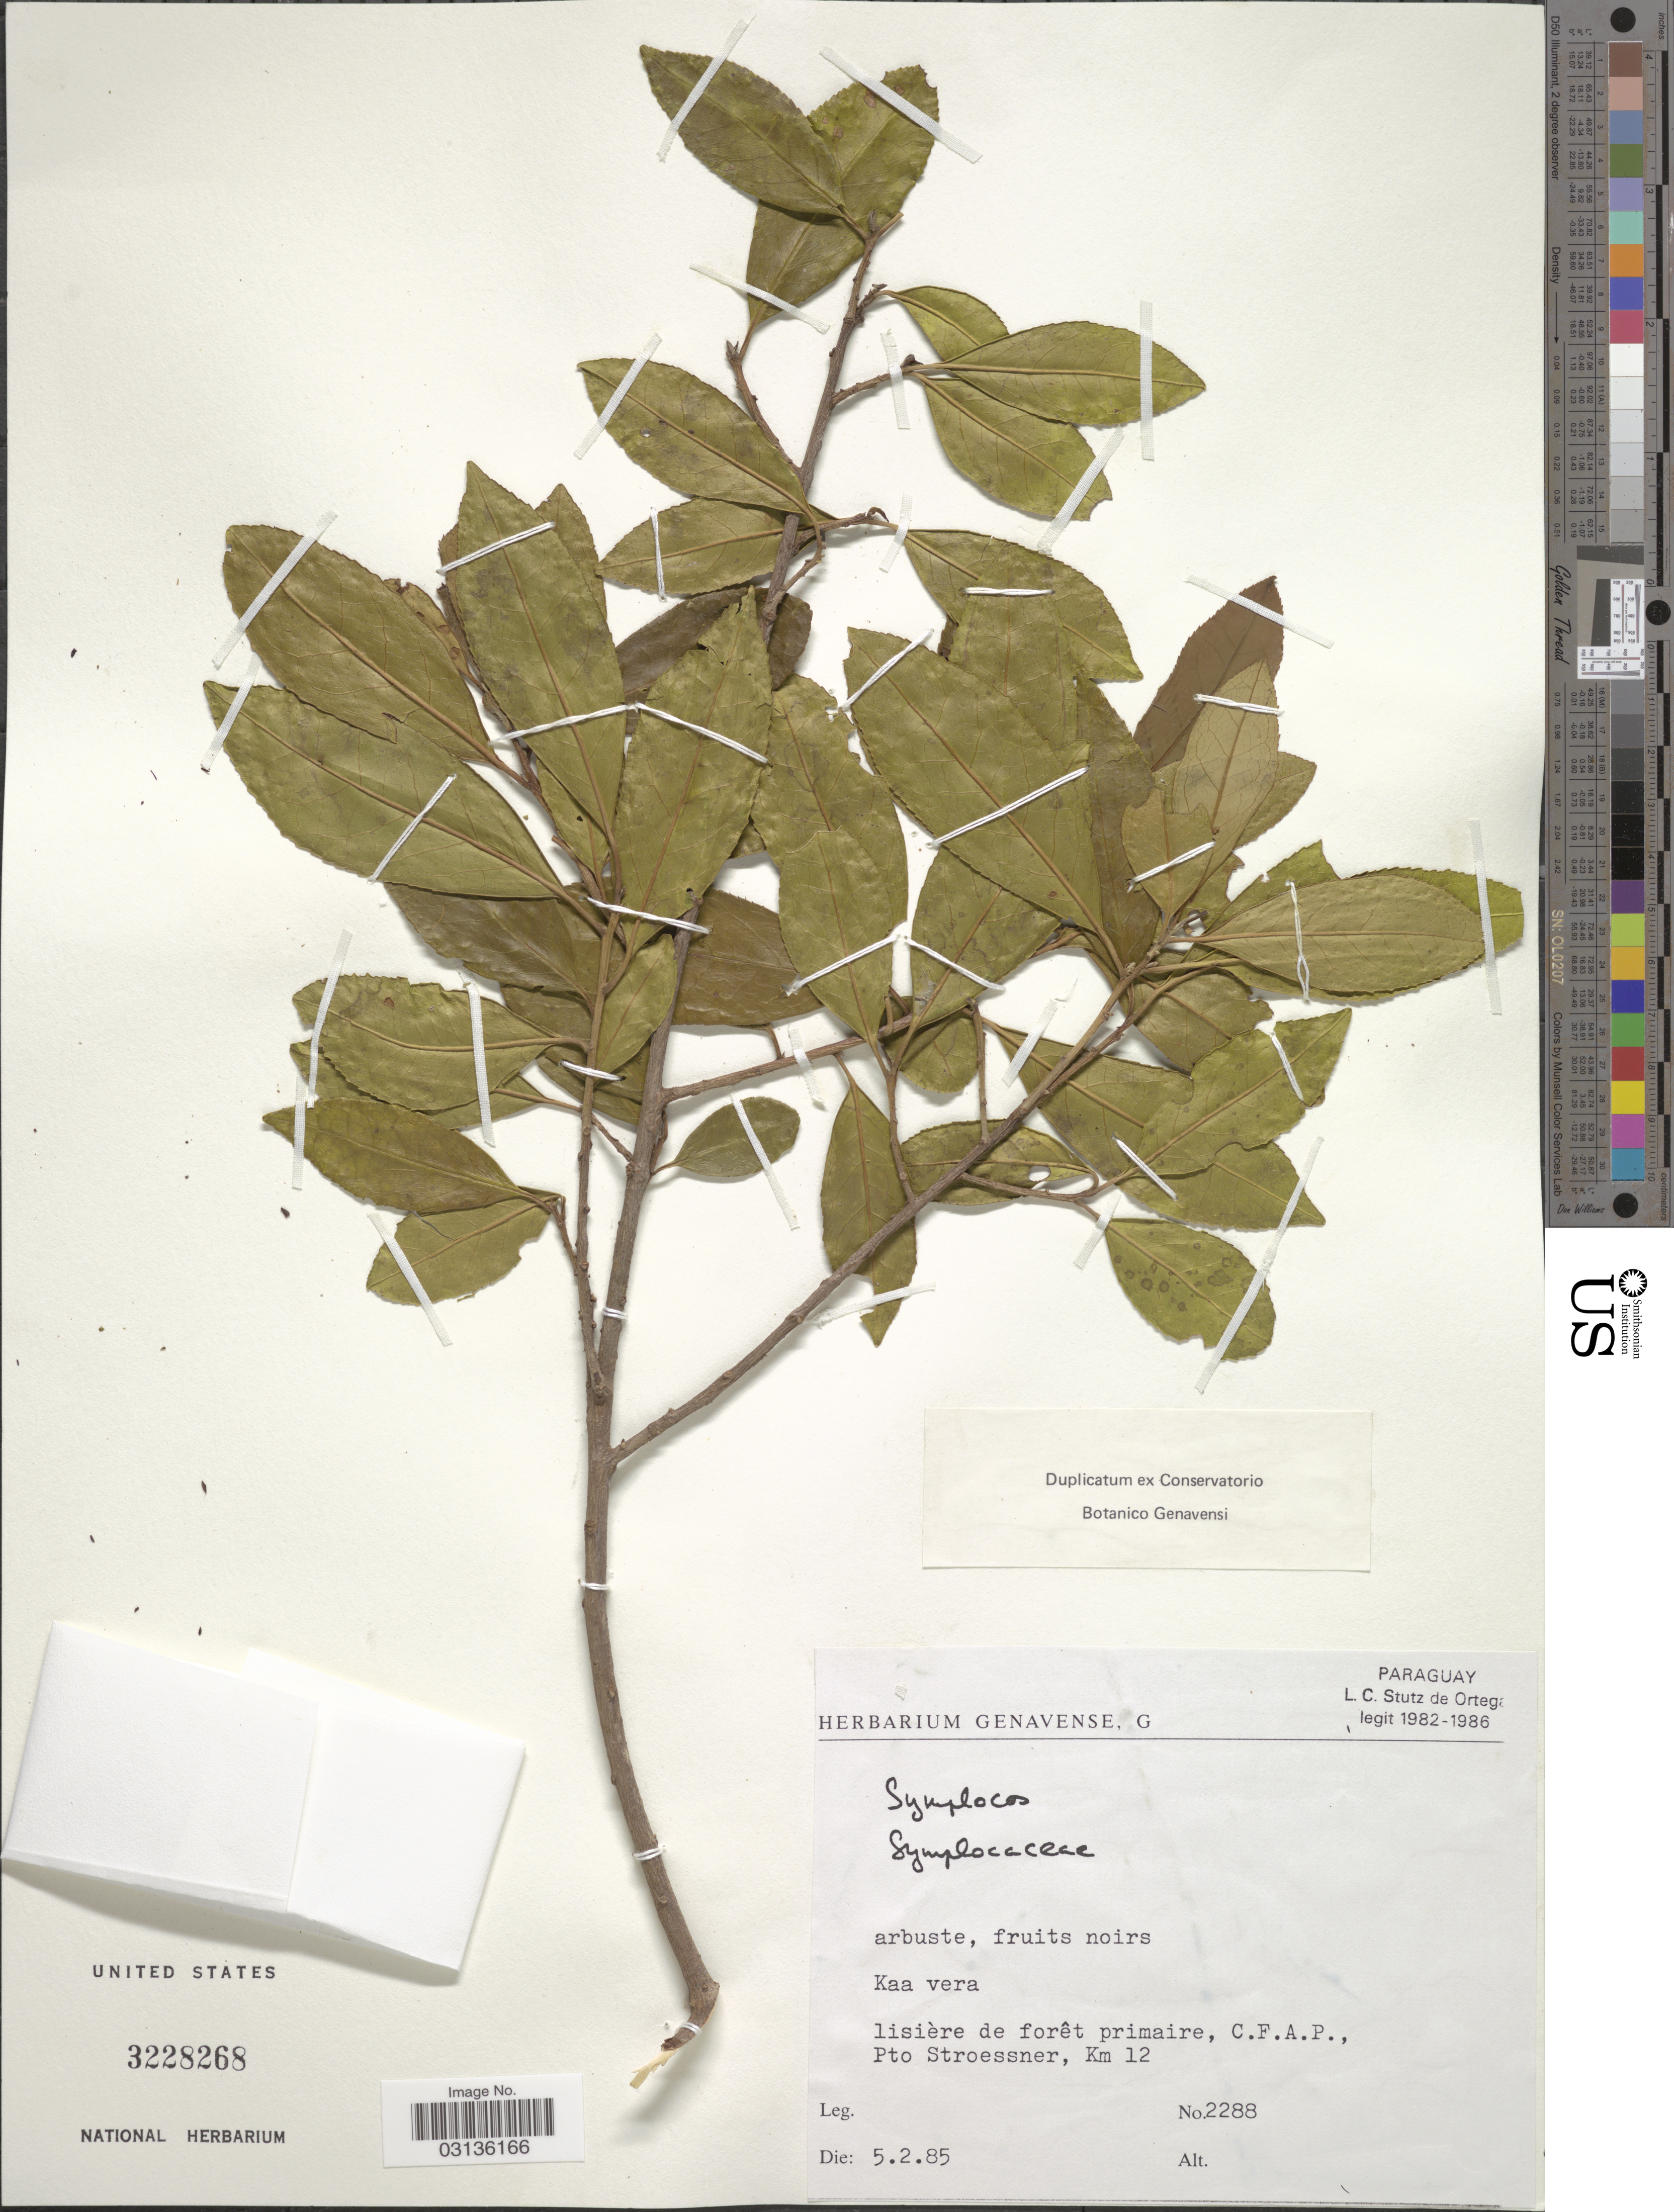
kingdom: Plantae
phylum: Tracheophyta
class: Magnoliopsida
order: Ericales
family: Symplocaceae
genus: Symplocos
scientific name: Symplocos sp.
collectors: L. C. Stutz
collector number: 2288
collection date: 1985-02-05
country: Paraguay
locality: Kaa vera. Lisière de forêt primaire, C.F.A.P., Pto Stroessner, Km 12.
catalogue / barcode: US 3228268